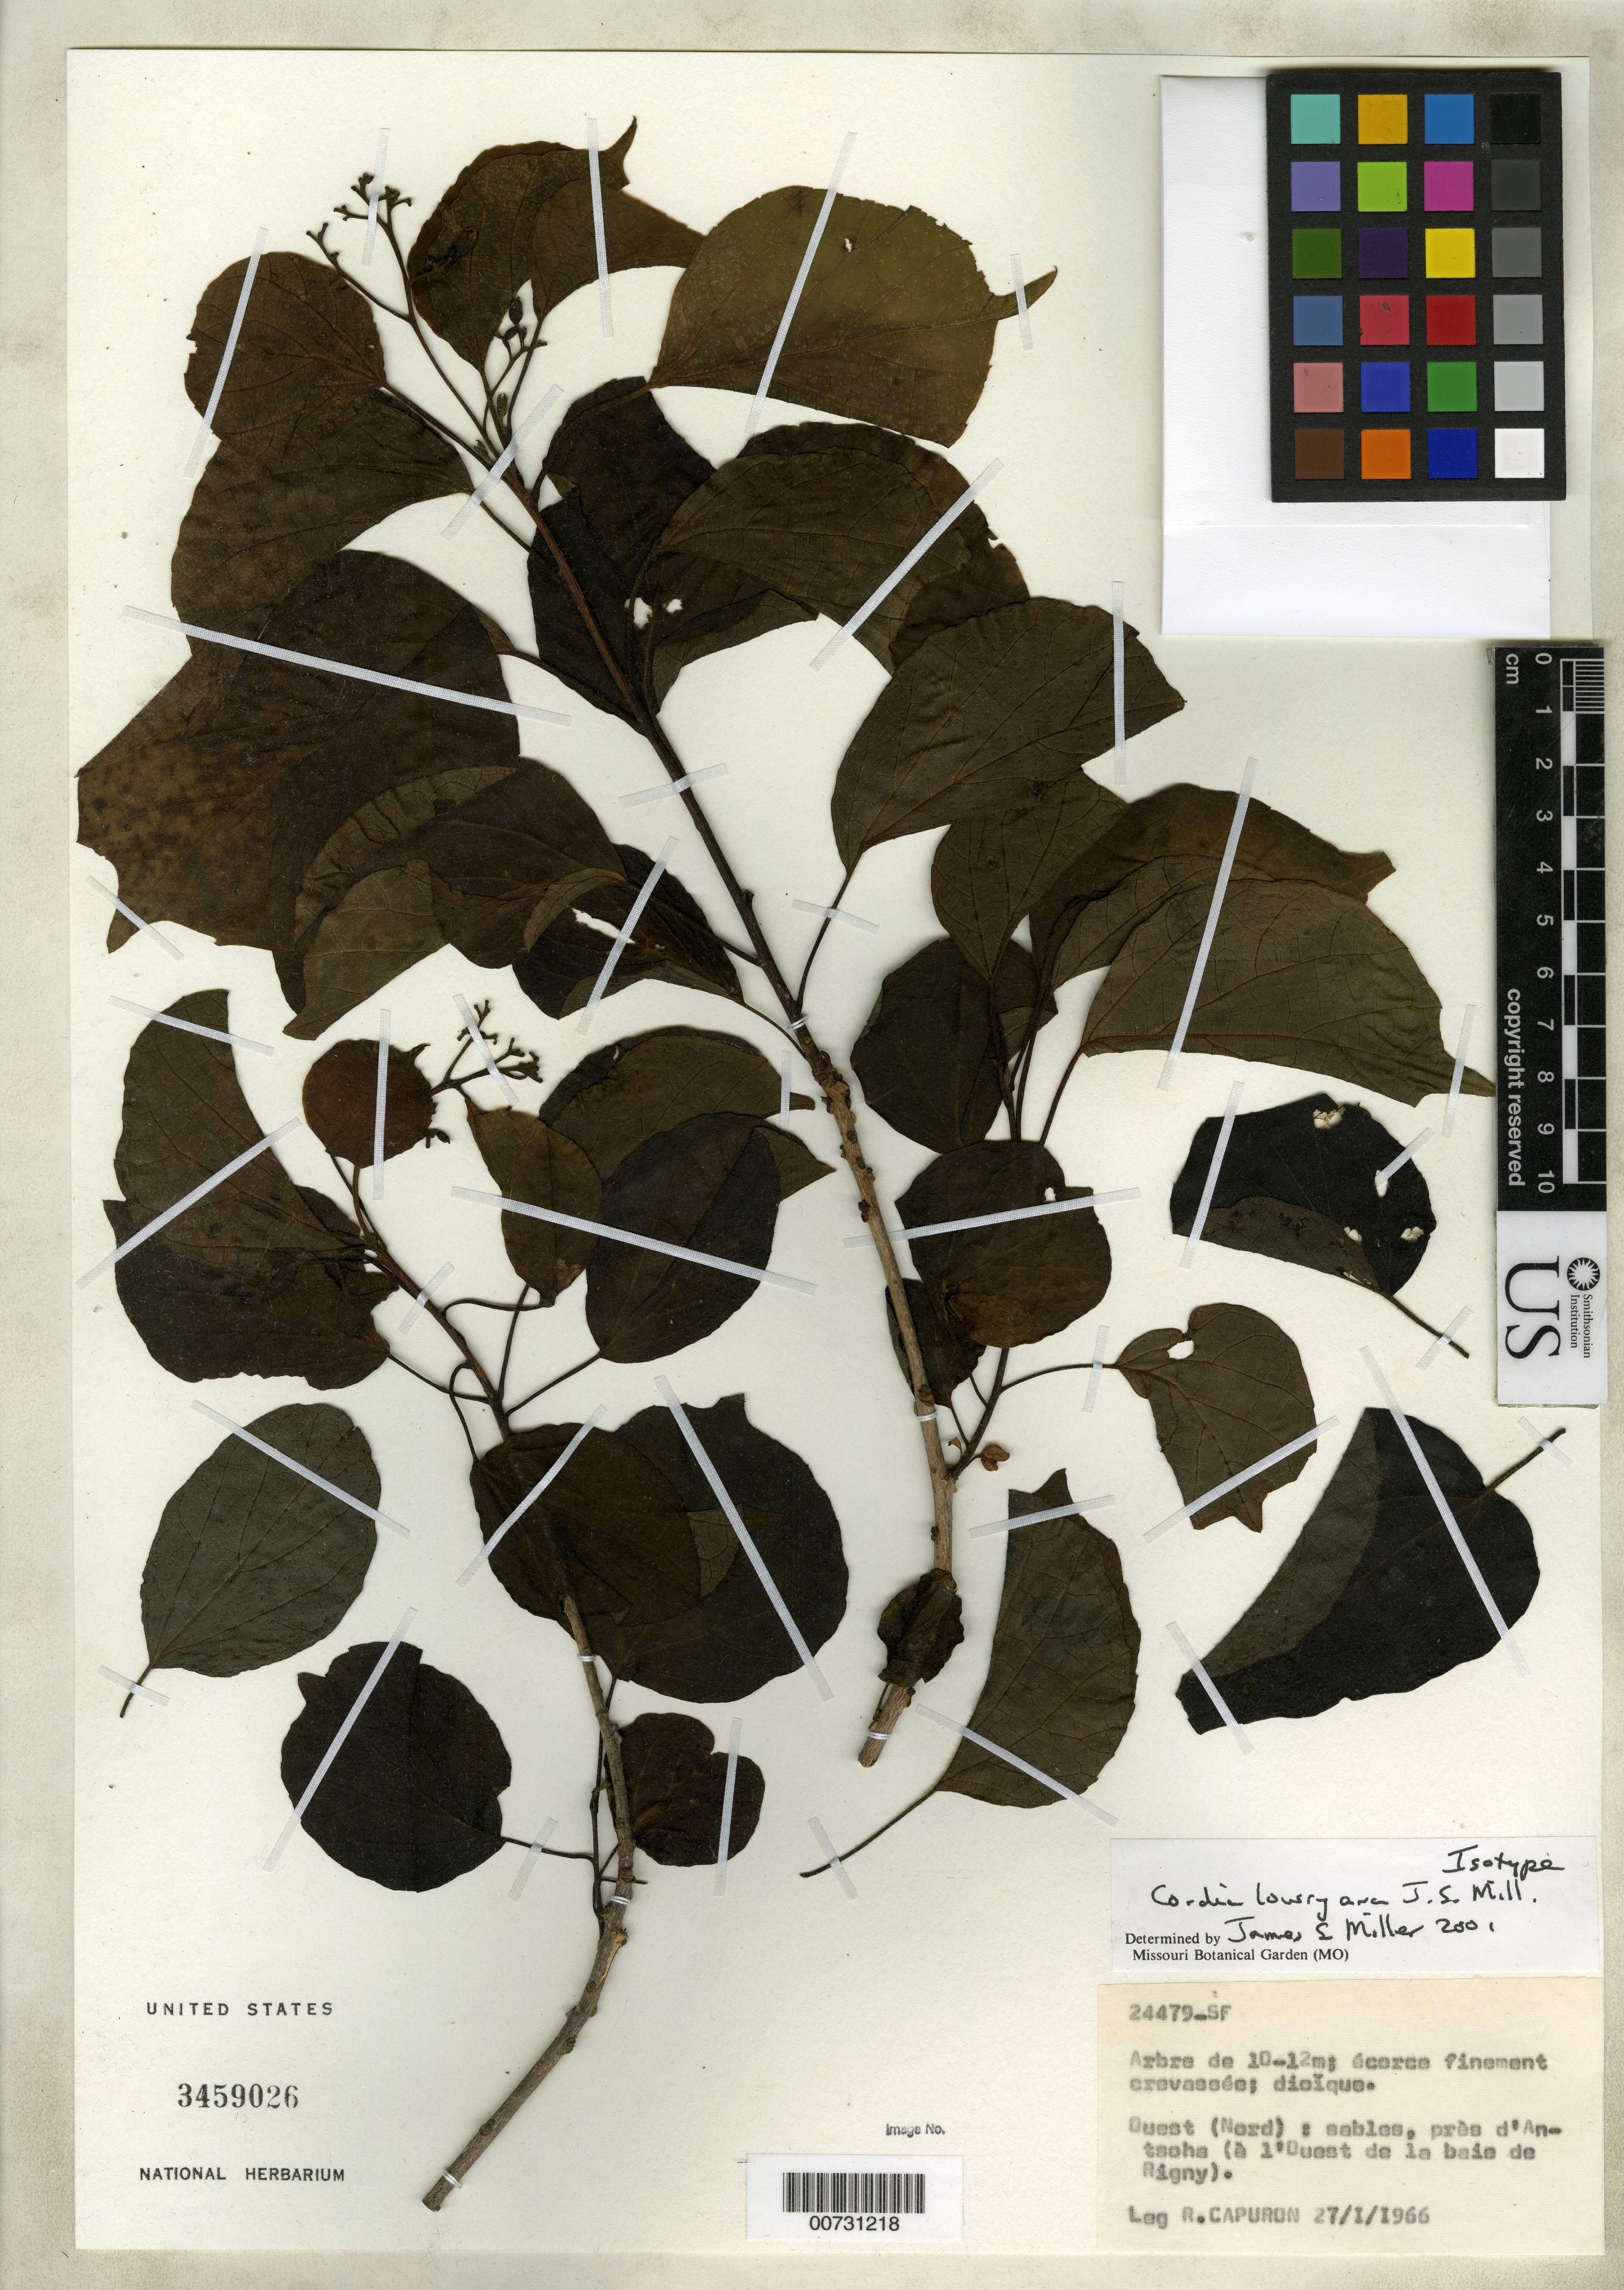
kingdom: Plantae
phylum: Tracheophyta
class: Magnoliopsida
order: Boraginales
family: Cordiaceae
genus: Cordia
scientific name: Cordia lowryana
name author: J.S. Mill.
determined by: Miller, James S., (MO), Missouri Botanical Garden (UNITED STATES)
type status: Isotype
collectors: R. Capuron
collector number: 24479-SF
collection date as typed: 27 Jan 1966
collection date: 1966-01-27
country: Madagascar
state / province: Diana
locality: Ouest (Nord): sables, près d'Antsoha (à l'Ouest de la baie de Rigny).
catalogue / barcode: US 3459026